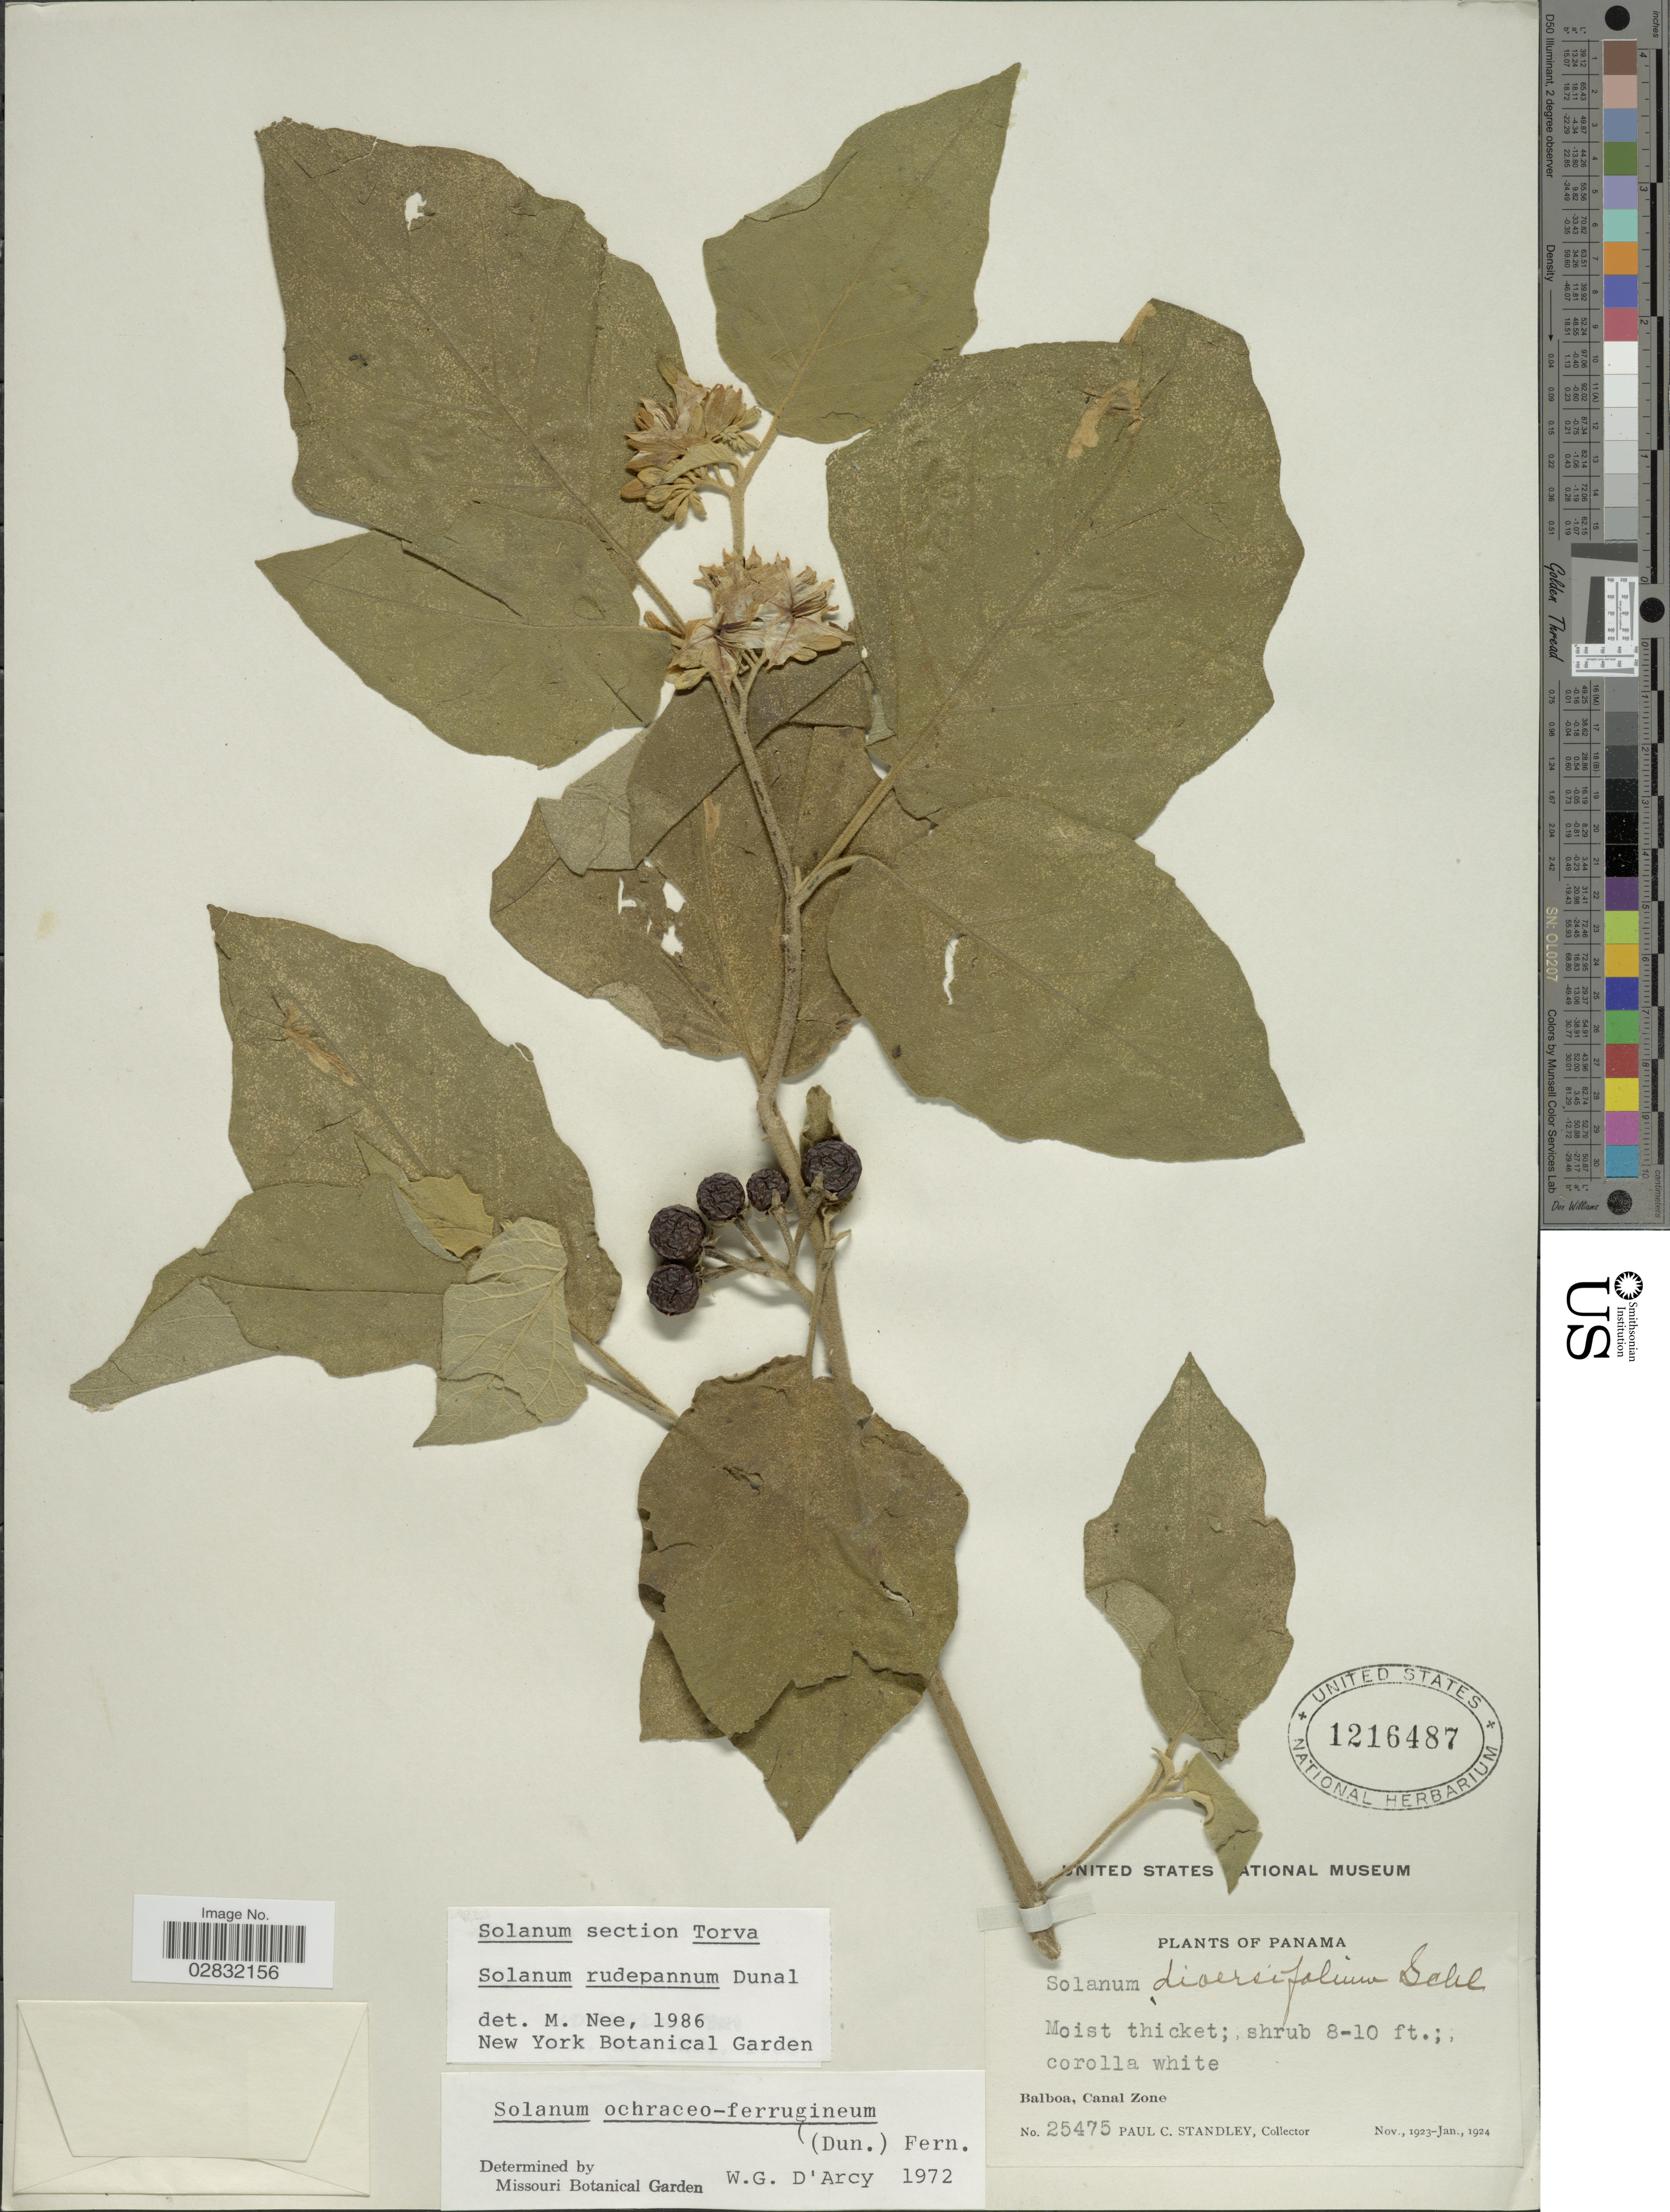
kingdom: Plantae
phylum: Tracheophyta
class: Magnoliopsida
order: Solanales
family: Solanaceae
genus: Solanum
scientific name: Solanum rudepannum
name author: Dunal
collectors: P. C. Standley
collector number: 25475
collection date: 1923-11/1924-01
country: Panama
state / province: Colón / Panamá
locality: Balboa, Canal Zone.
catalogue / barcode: US 1216487